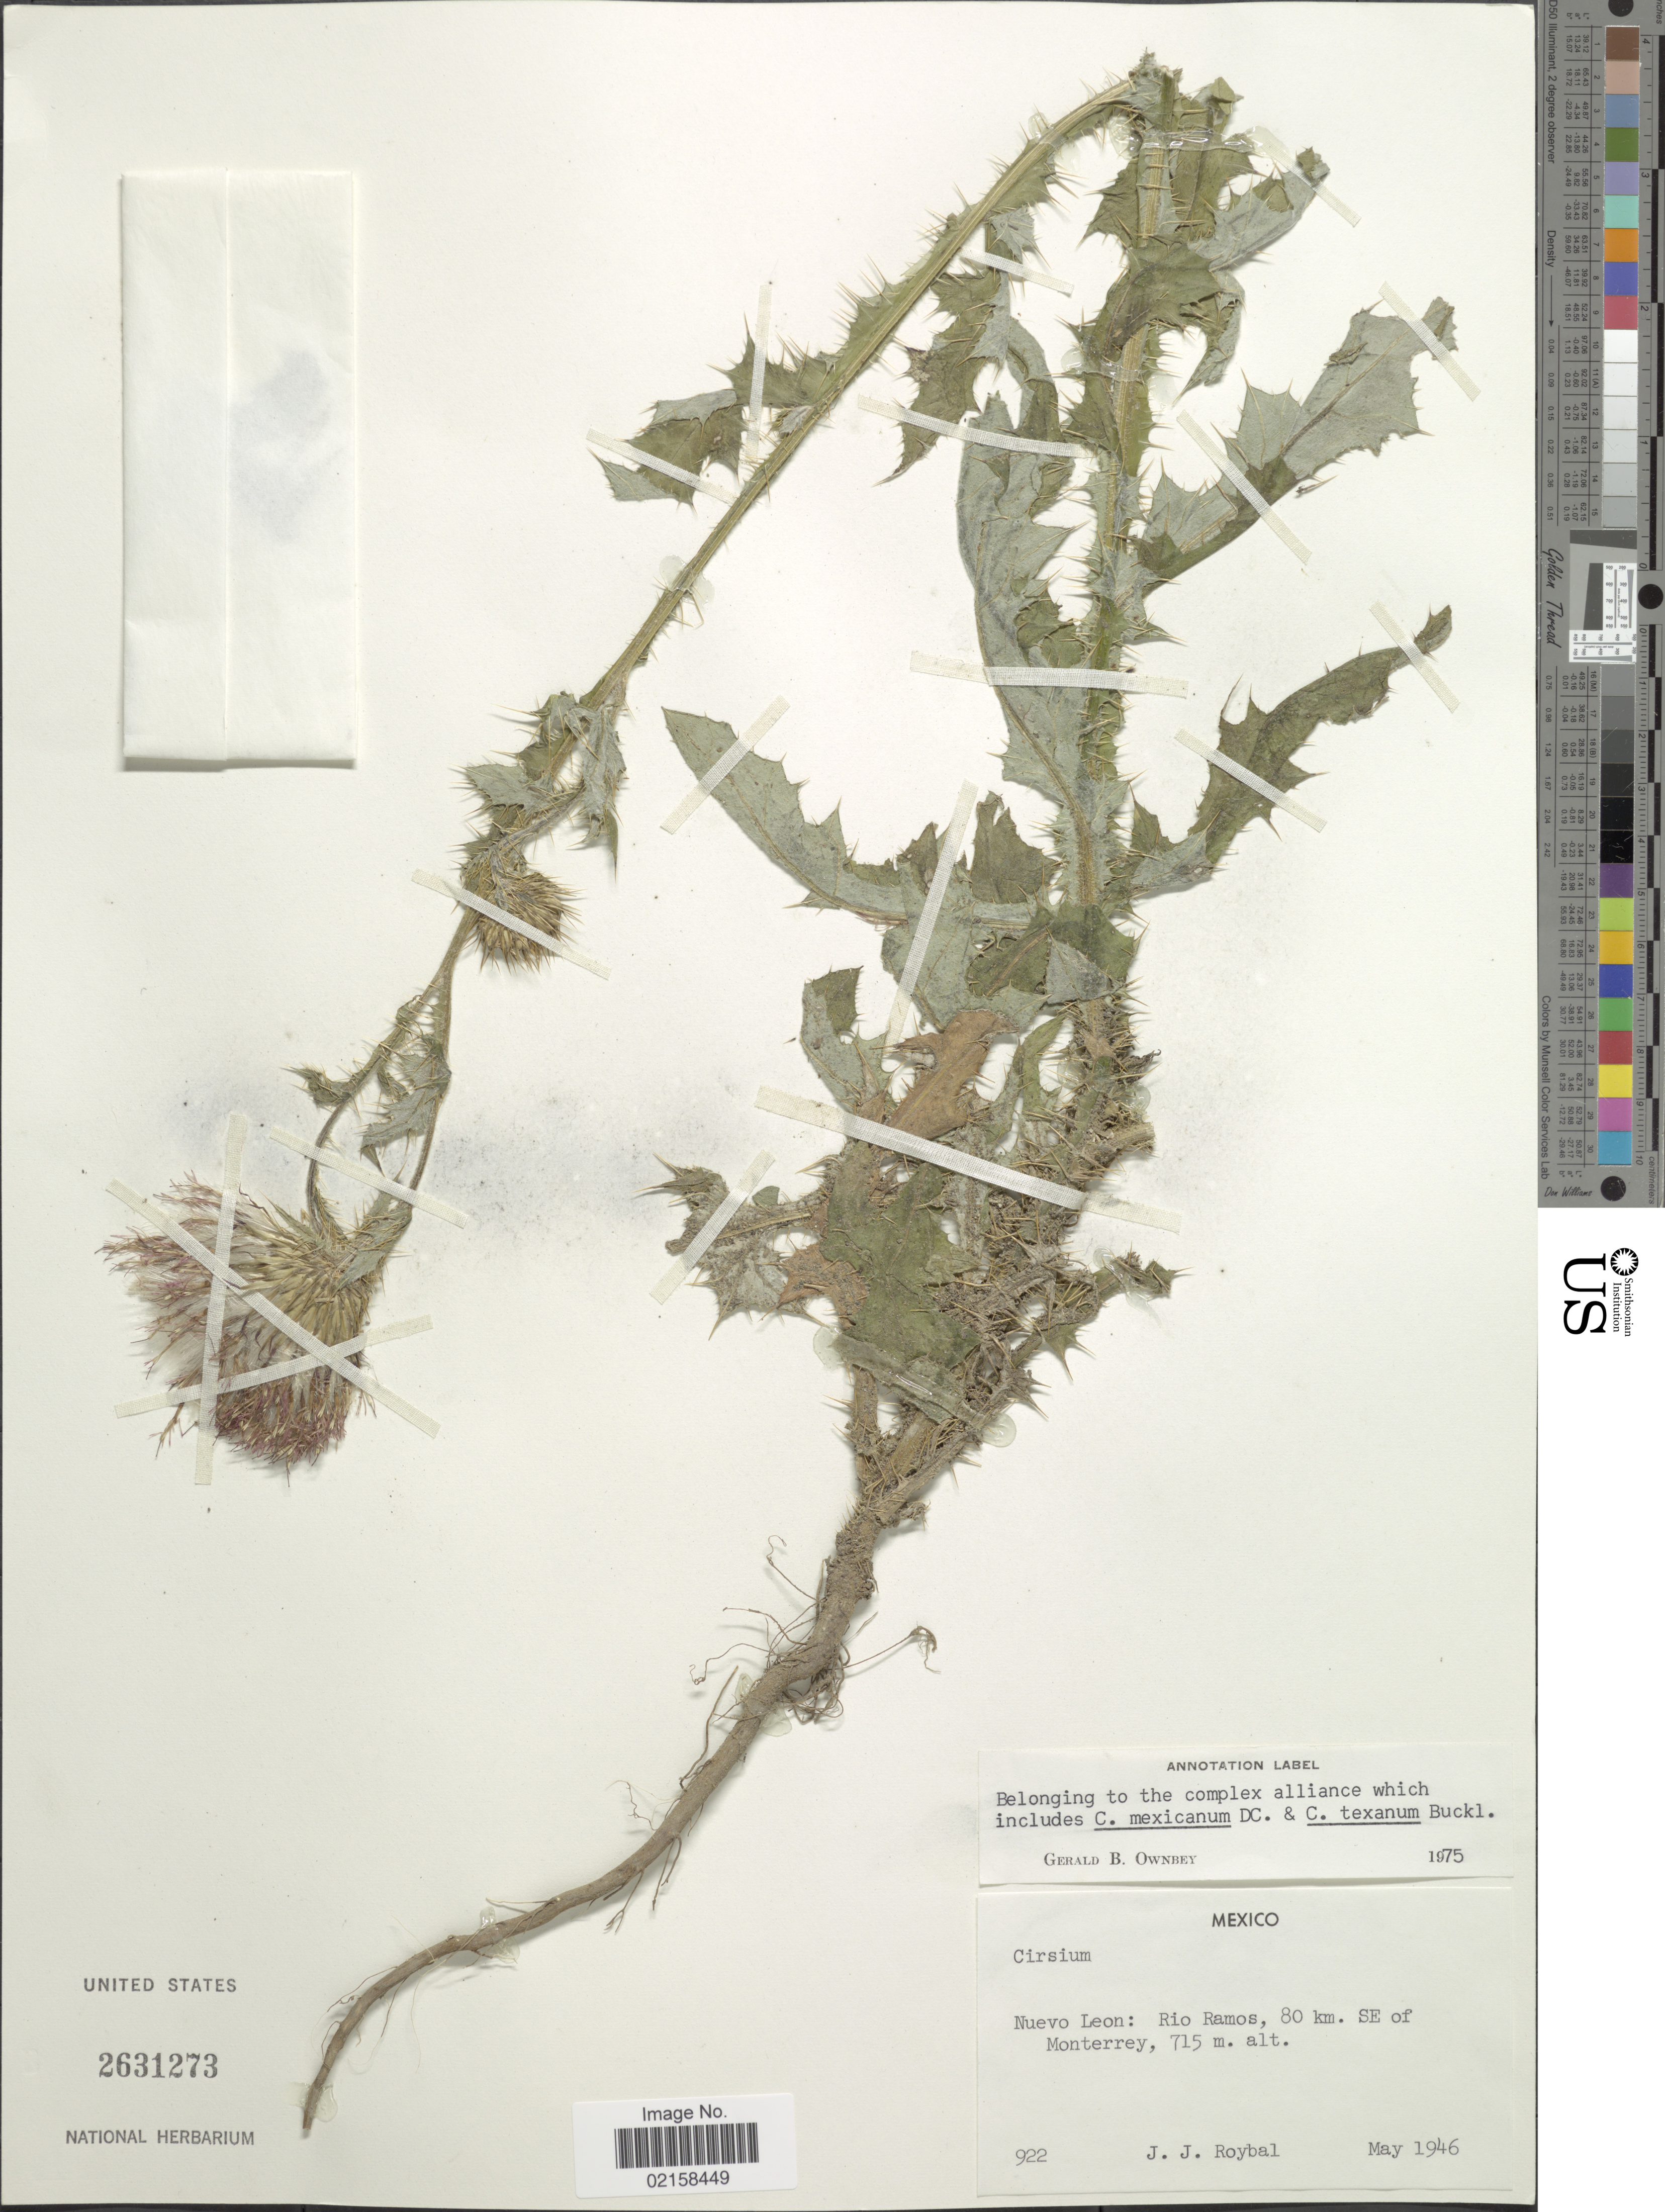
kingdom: Plantae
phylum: Tracheophyta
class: Magnoliopsida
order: Asterales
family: Asteraceae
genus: Cirsium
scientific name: Cirsium mexicanum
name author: DC.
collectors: J. J. Roybal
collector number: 922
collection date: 1946-05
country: Mexico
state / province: Nuevo León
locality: Rio Ramos, 80 km. SE of Monterrey.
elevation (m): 715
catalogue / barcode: US 2631273